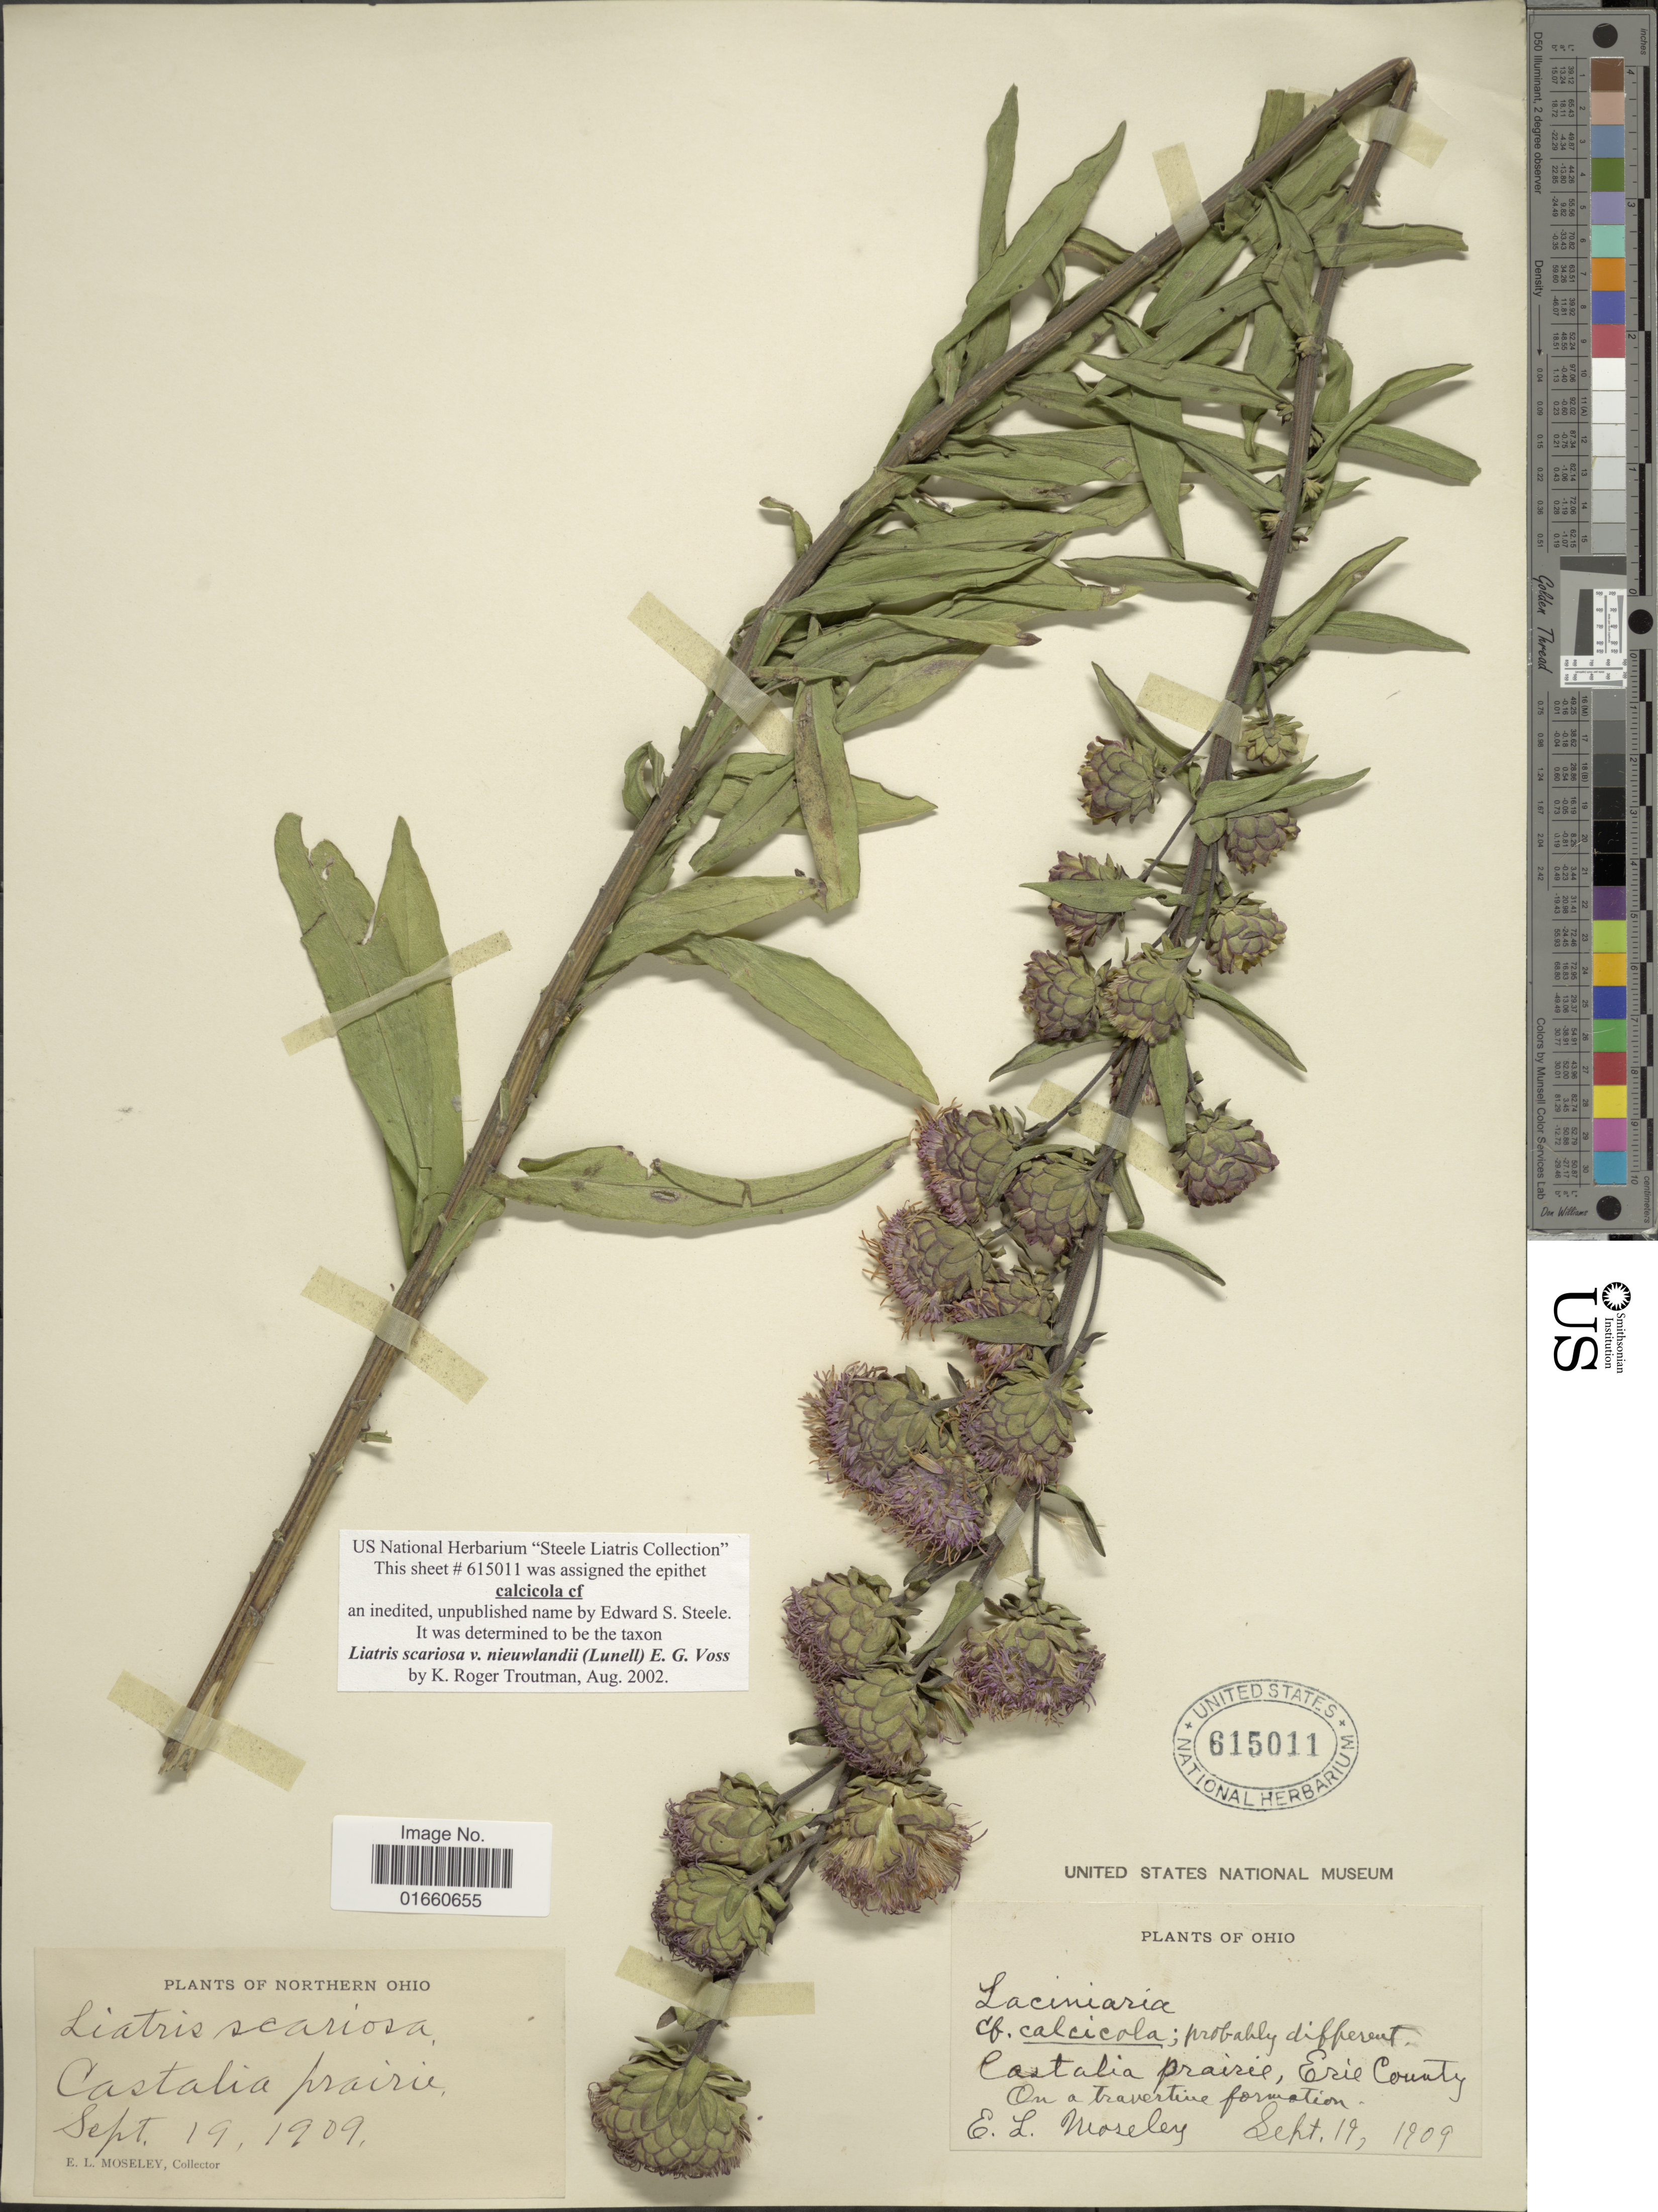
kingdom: Plantae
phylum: Tracheophyta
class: Magnoliopsida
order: Asterales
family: Asteraceae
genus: Liatris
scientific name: Liatris scariosa var. nieuwlandii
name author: (Lunell) E.G. Voss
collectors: E. Moseley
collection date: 1909-09-19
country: United States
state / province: Ohio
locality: Castalia prairie, Erie County, On a travertine formation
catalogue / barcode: US 615011